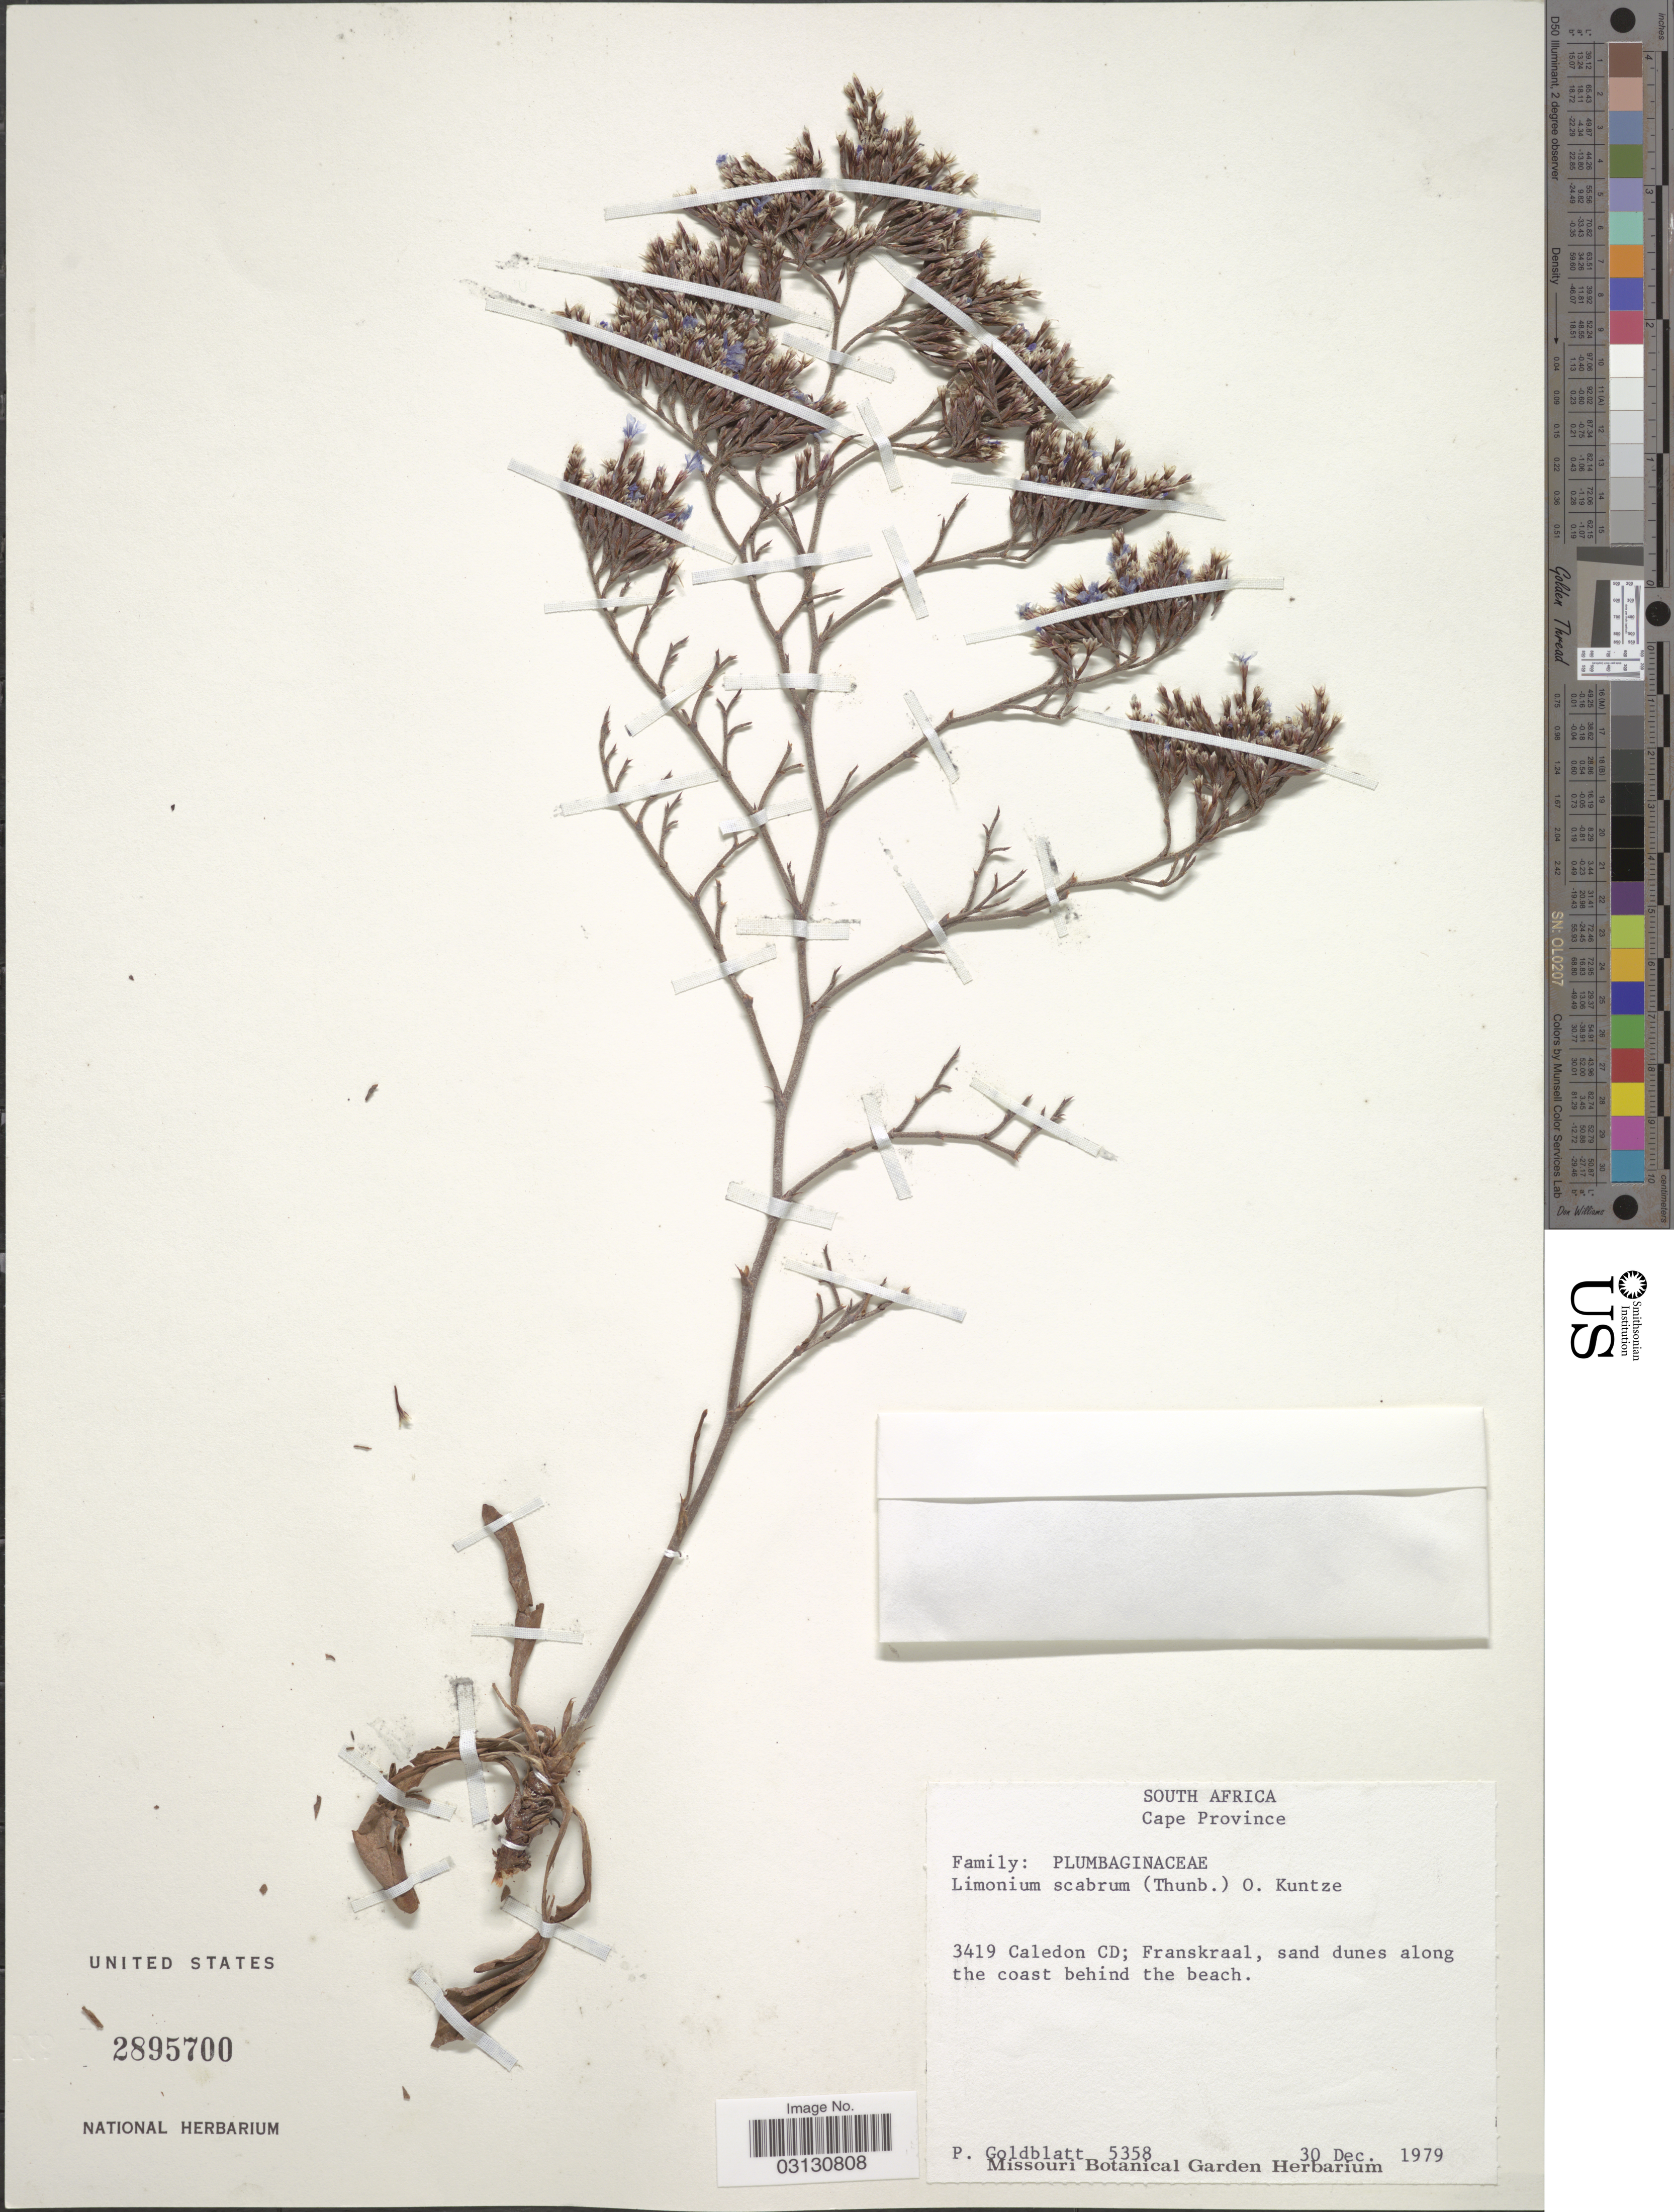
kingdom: Plantae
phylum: Tracheophyta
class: Magnoliopsida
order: Caryophyllales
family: Plumbaginaceae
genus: Limonium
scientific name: Limonium scabrum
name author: Kuntze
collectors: P. Goldblatt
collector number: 5358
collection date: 1979-12-30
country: South Africa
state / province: Western Cape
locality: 3419 Caledon CD; Franskraal, sand dunes along the coast behind the beach.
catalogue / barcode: US 2895700